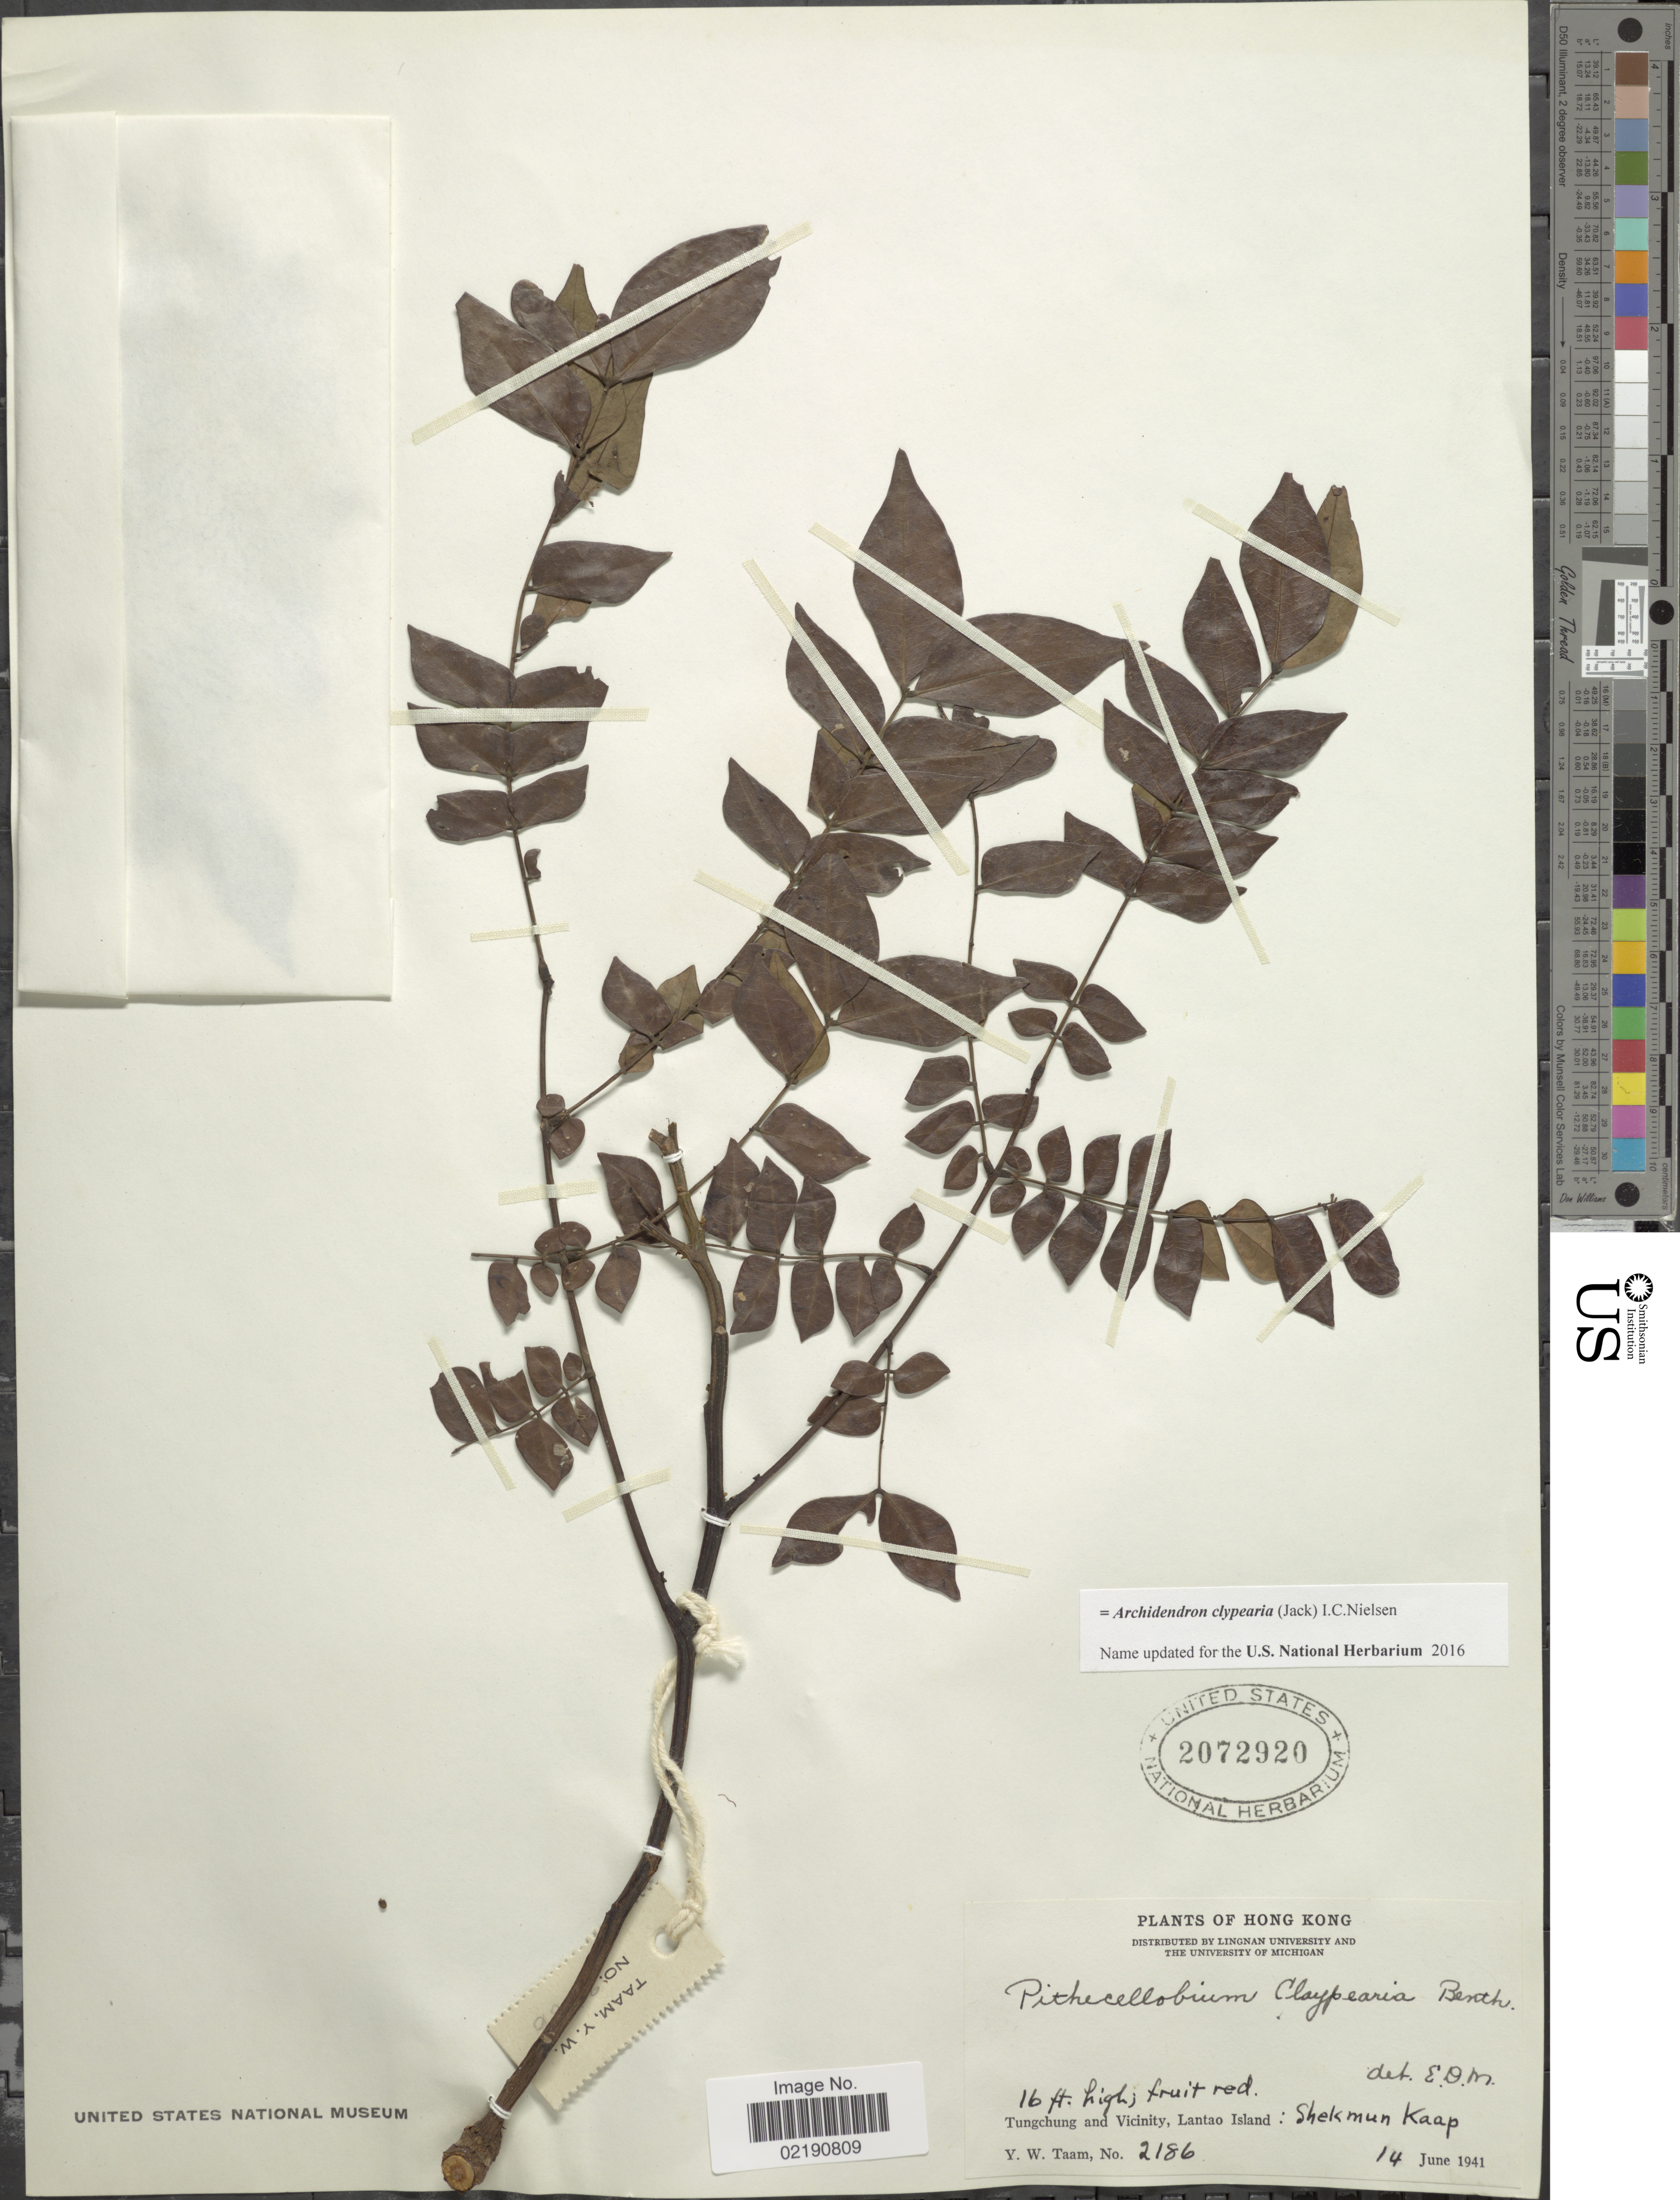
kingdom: Plantae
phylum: Tracheophyta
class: Magnoliopsida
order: Fabales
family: Fabaceae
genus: Archidendron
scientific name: Archidendron clypearia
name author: (Jack) I.C. Nielsen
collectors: Y. W. Taam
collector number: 2186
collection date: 1941-06-14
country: China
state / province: Hong Kong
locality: Tunchung and Vicinity, lantao Island: Shekmun Kaap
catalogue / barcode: US 2072920